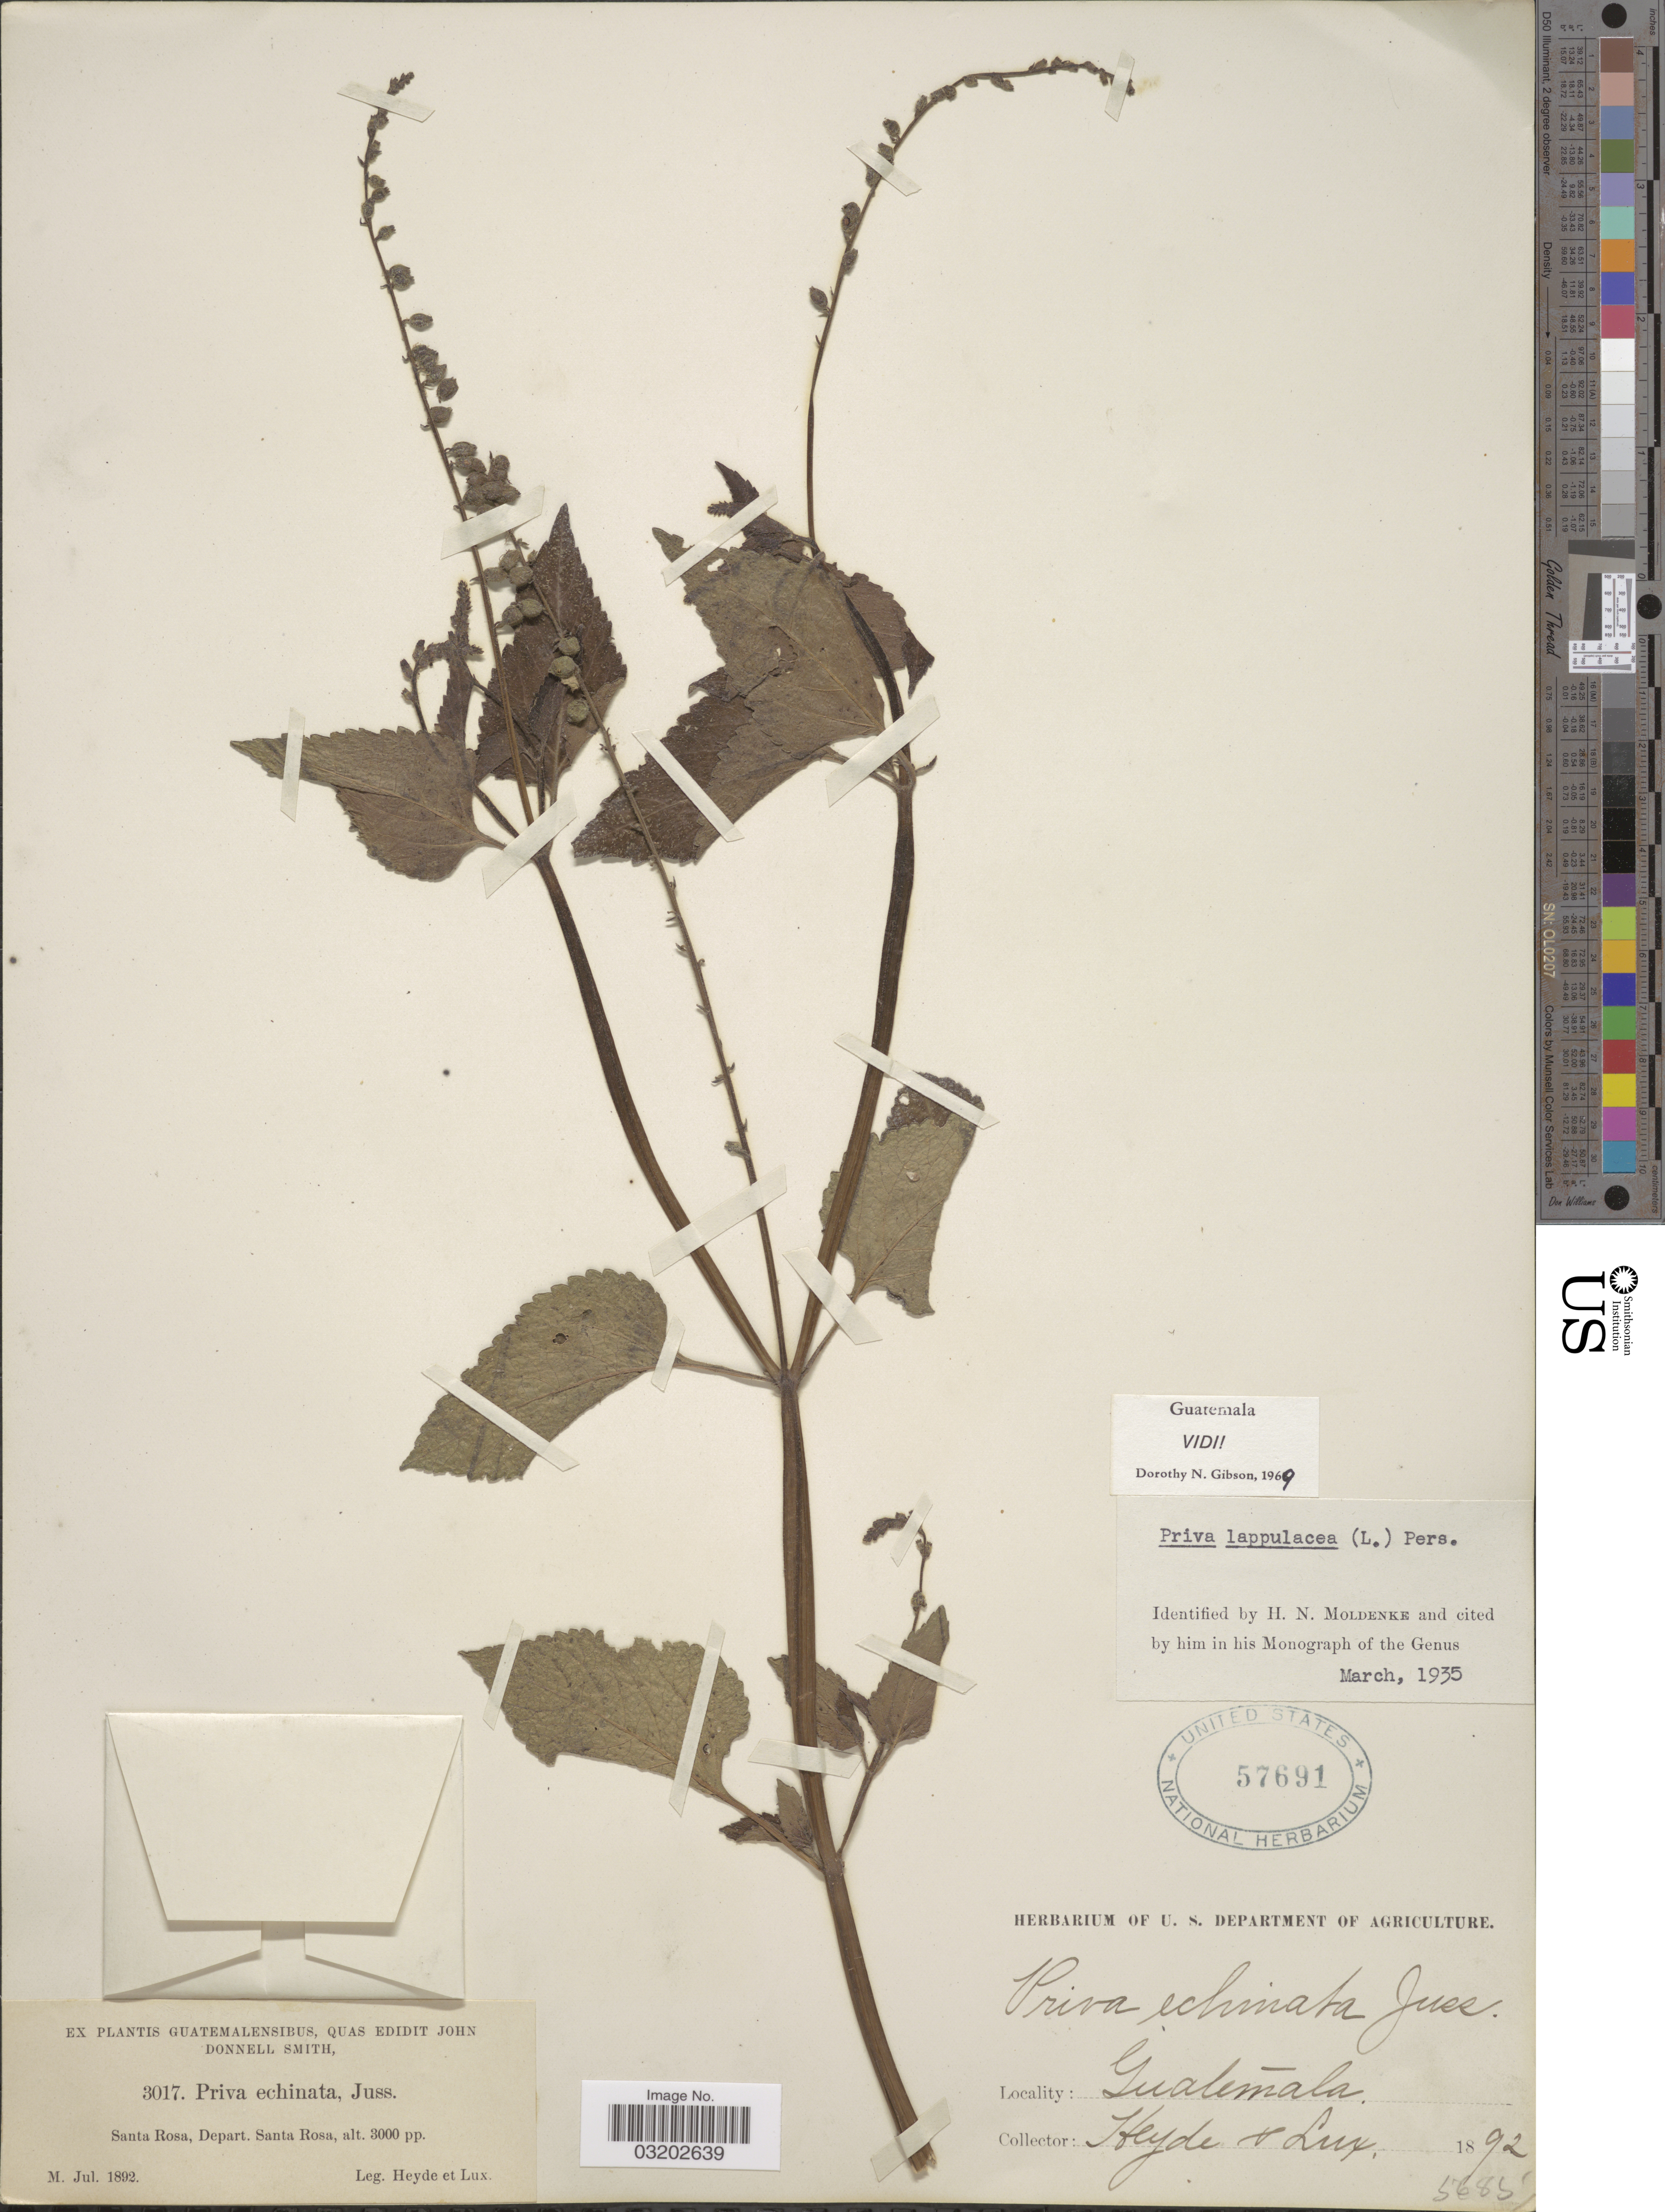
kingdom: Plantae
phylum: Tracheophyta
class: Magnoliopsida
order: Lamiales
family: Verbenaceae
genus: Priva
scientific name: Priva lappulacea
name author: (L.) Pers.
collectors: Heyde & Lux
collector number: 3017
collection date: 1892-07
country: Guatemala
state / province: Santa Rosa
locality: Santa Rosa, Depart. Santa Rosa.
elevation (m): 914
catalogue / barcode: US 57691